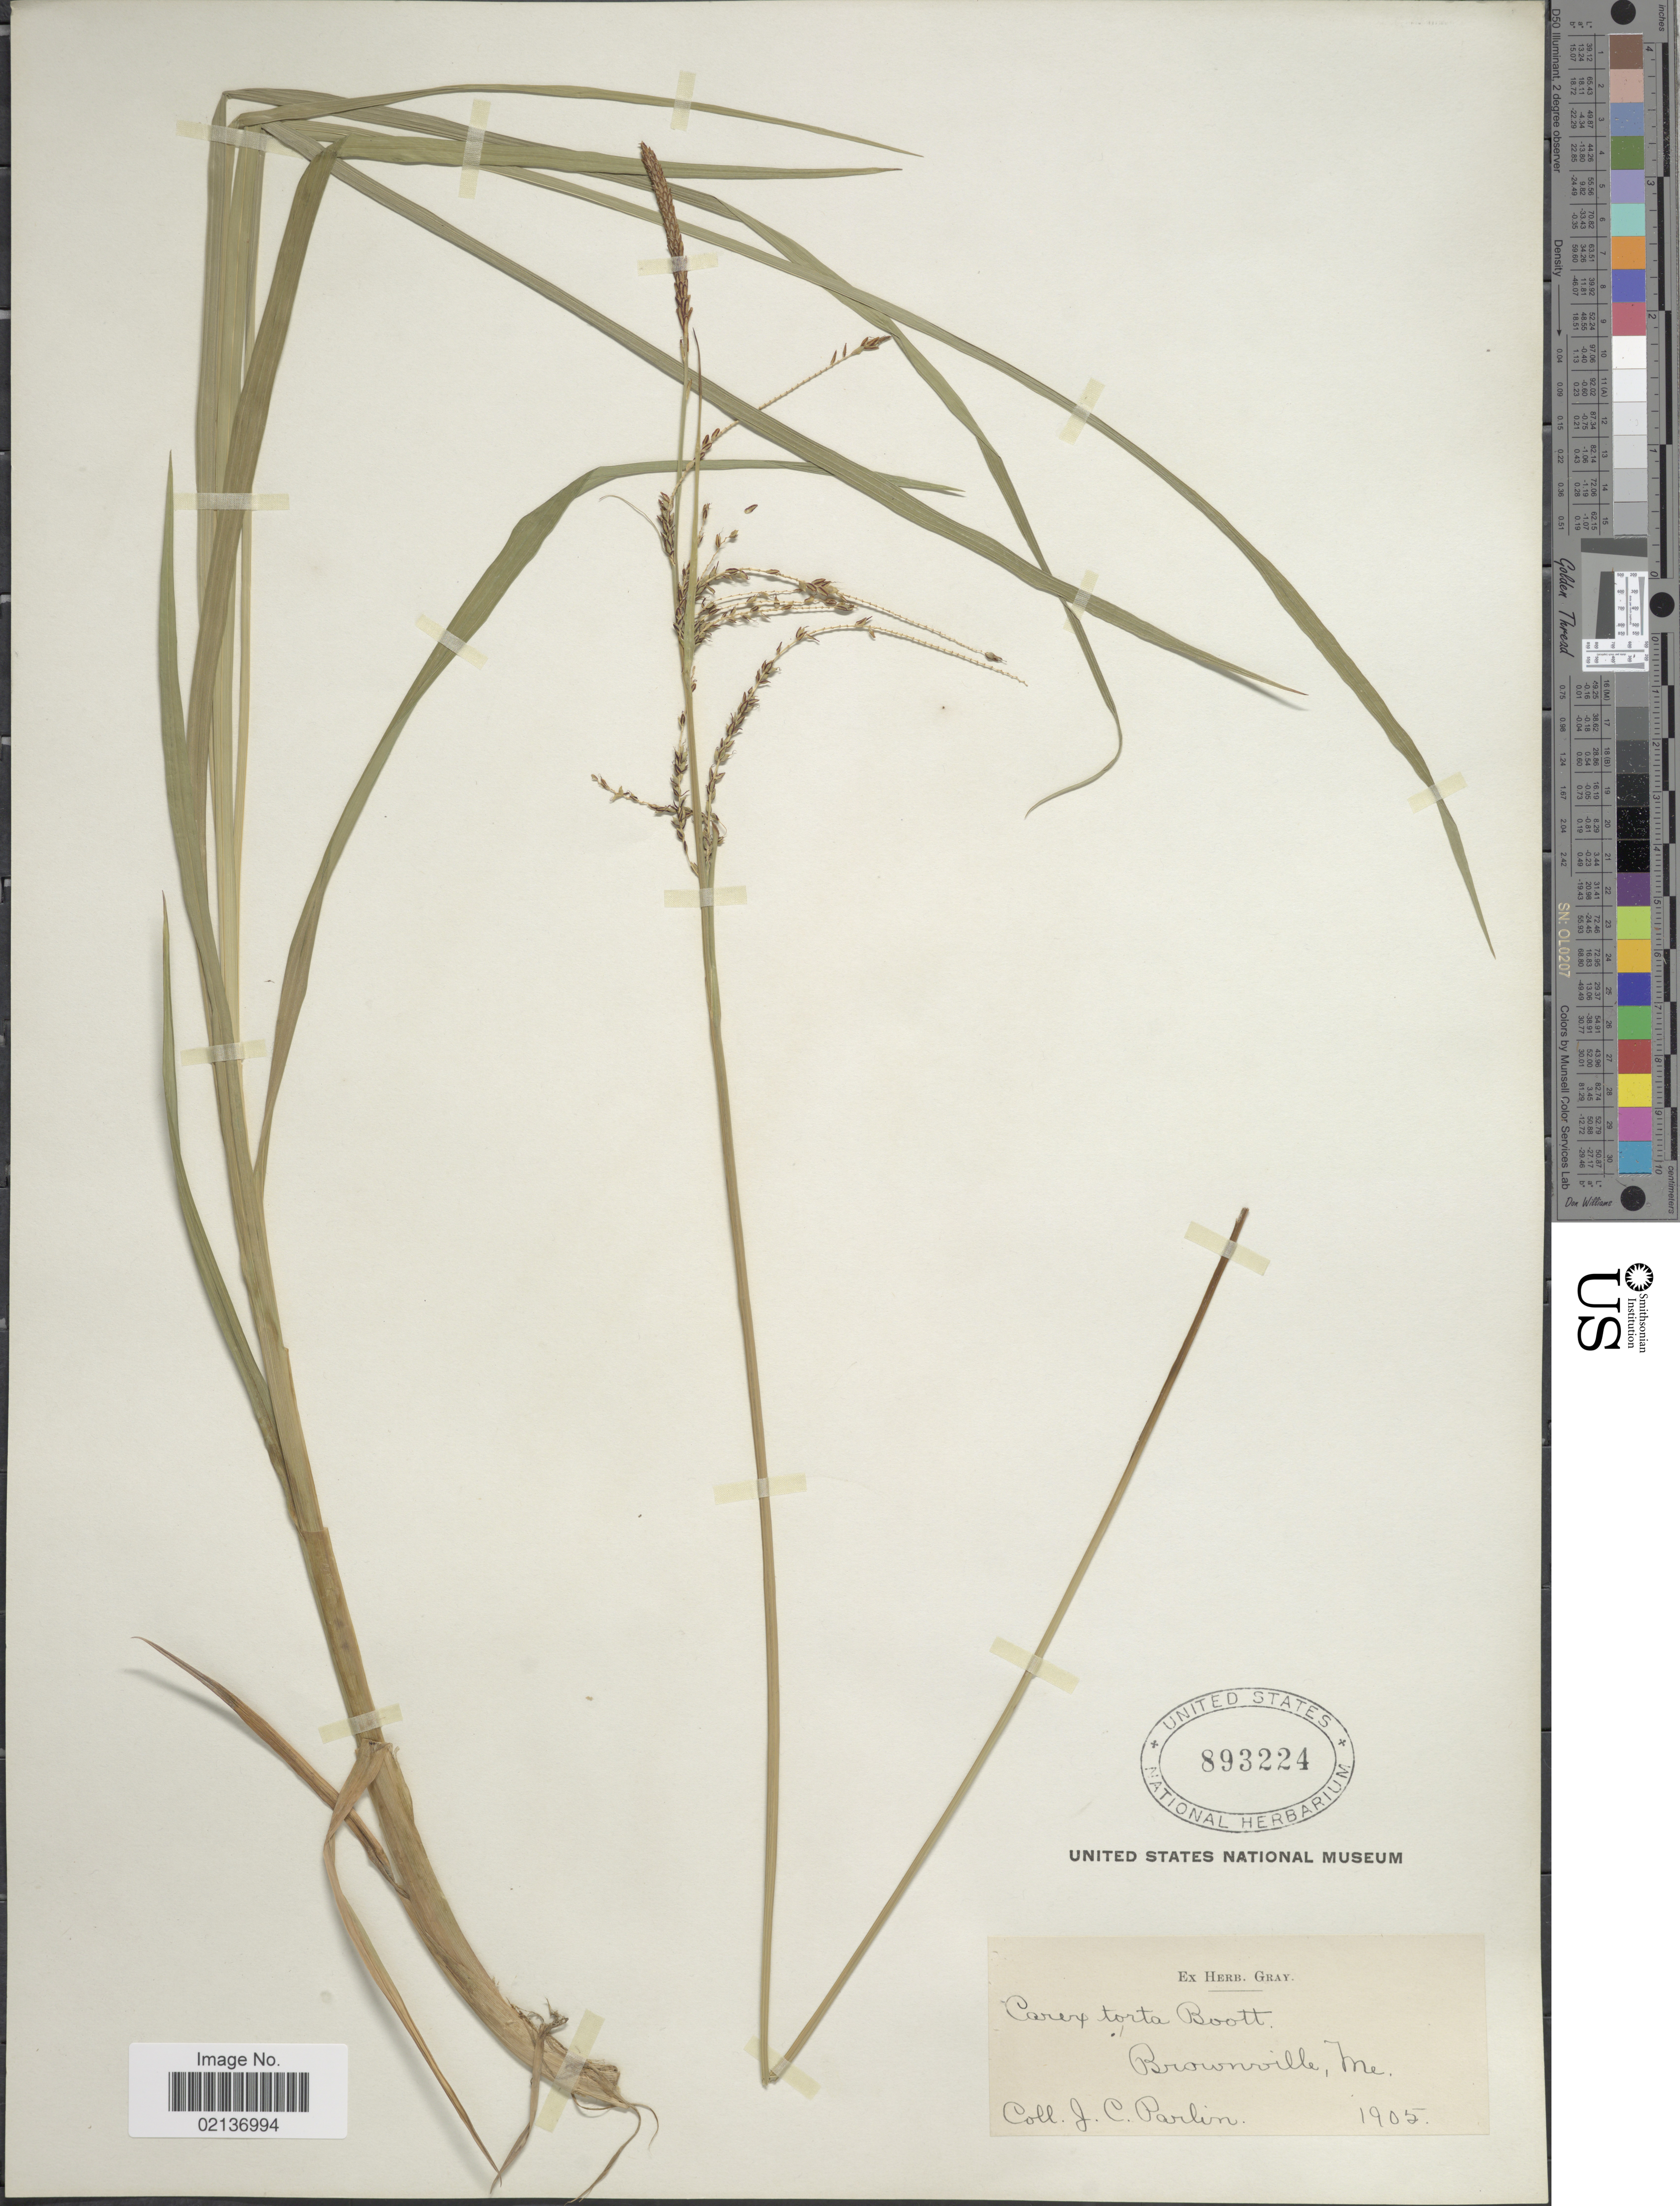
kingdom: Plantae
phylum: Tracheophyta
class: Liliopsida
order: Poales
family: Cyperaceae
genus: Carex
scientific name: Carex torta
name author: Boott ex Tuck.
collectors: J. Parlin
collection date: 1905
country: United States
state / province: Maine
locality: Brownsville, Me.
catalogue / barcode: US 893224